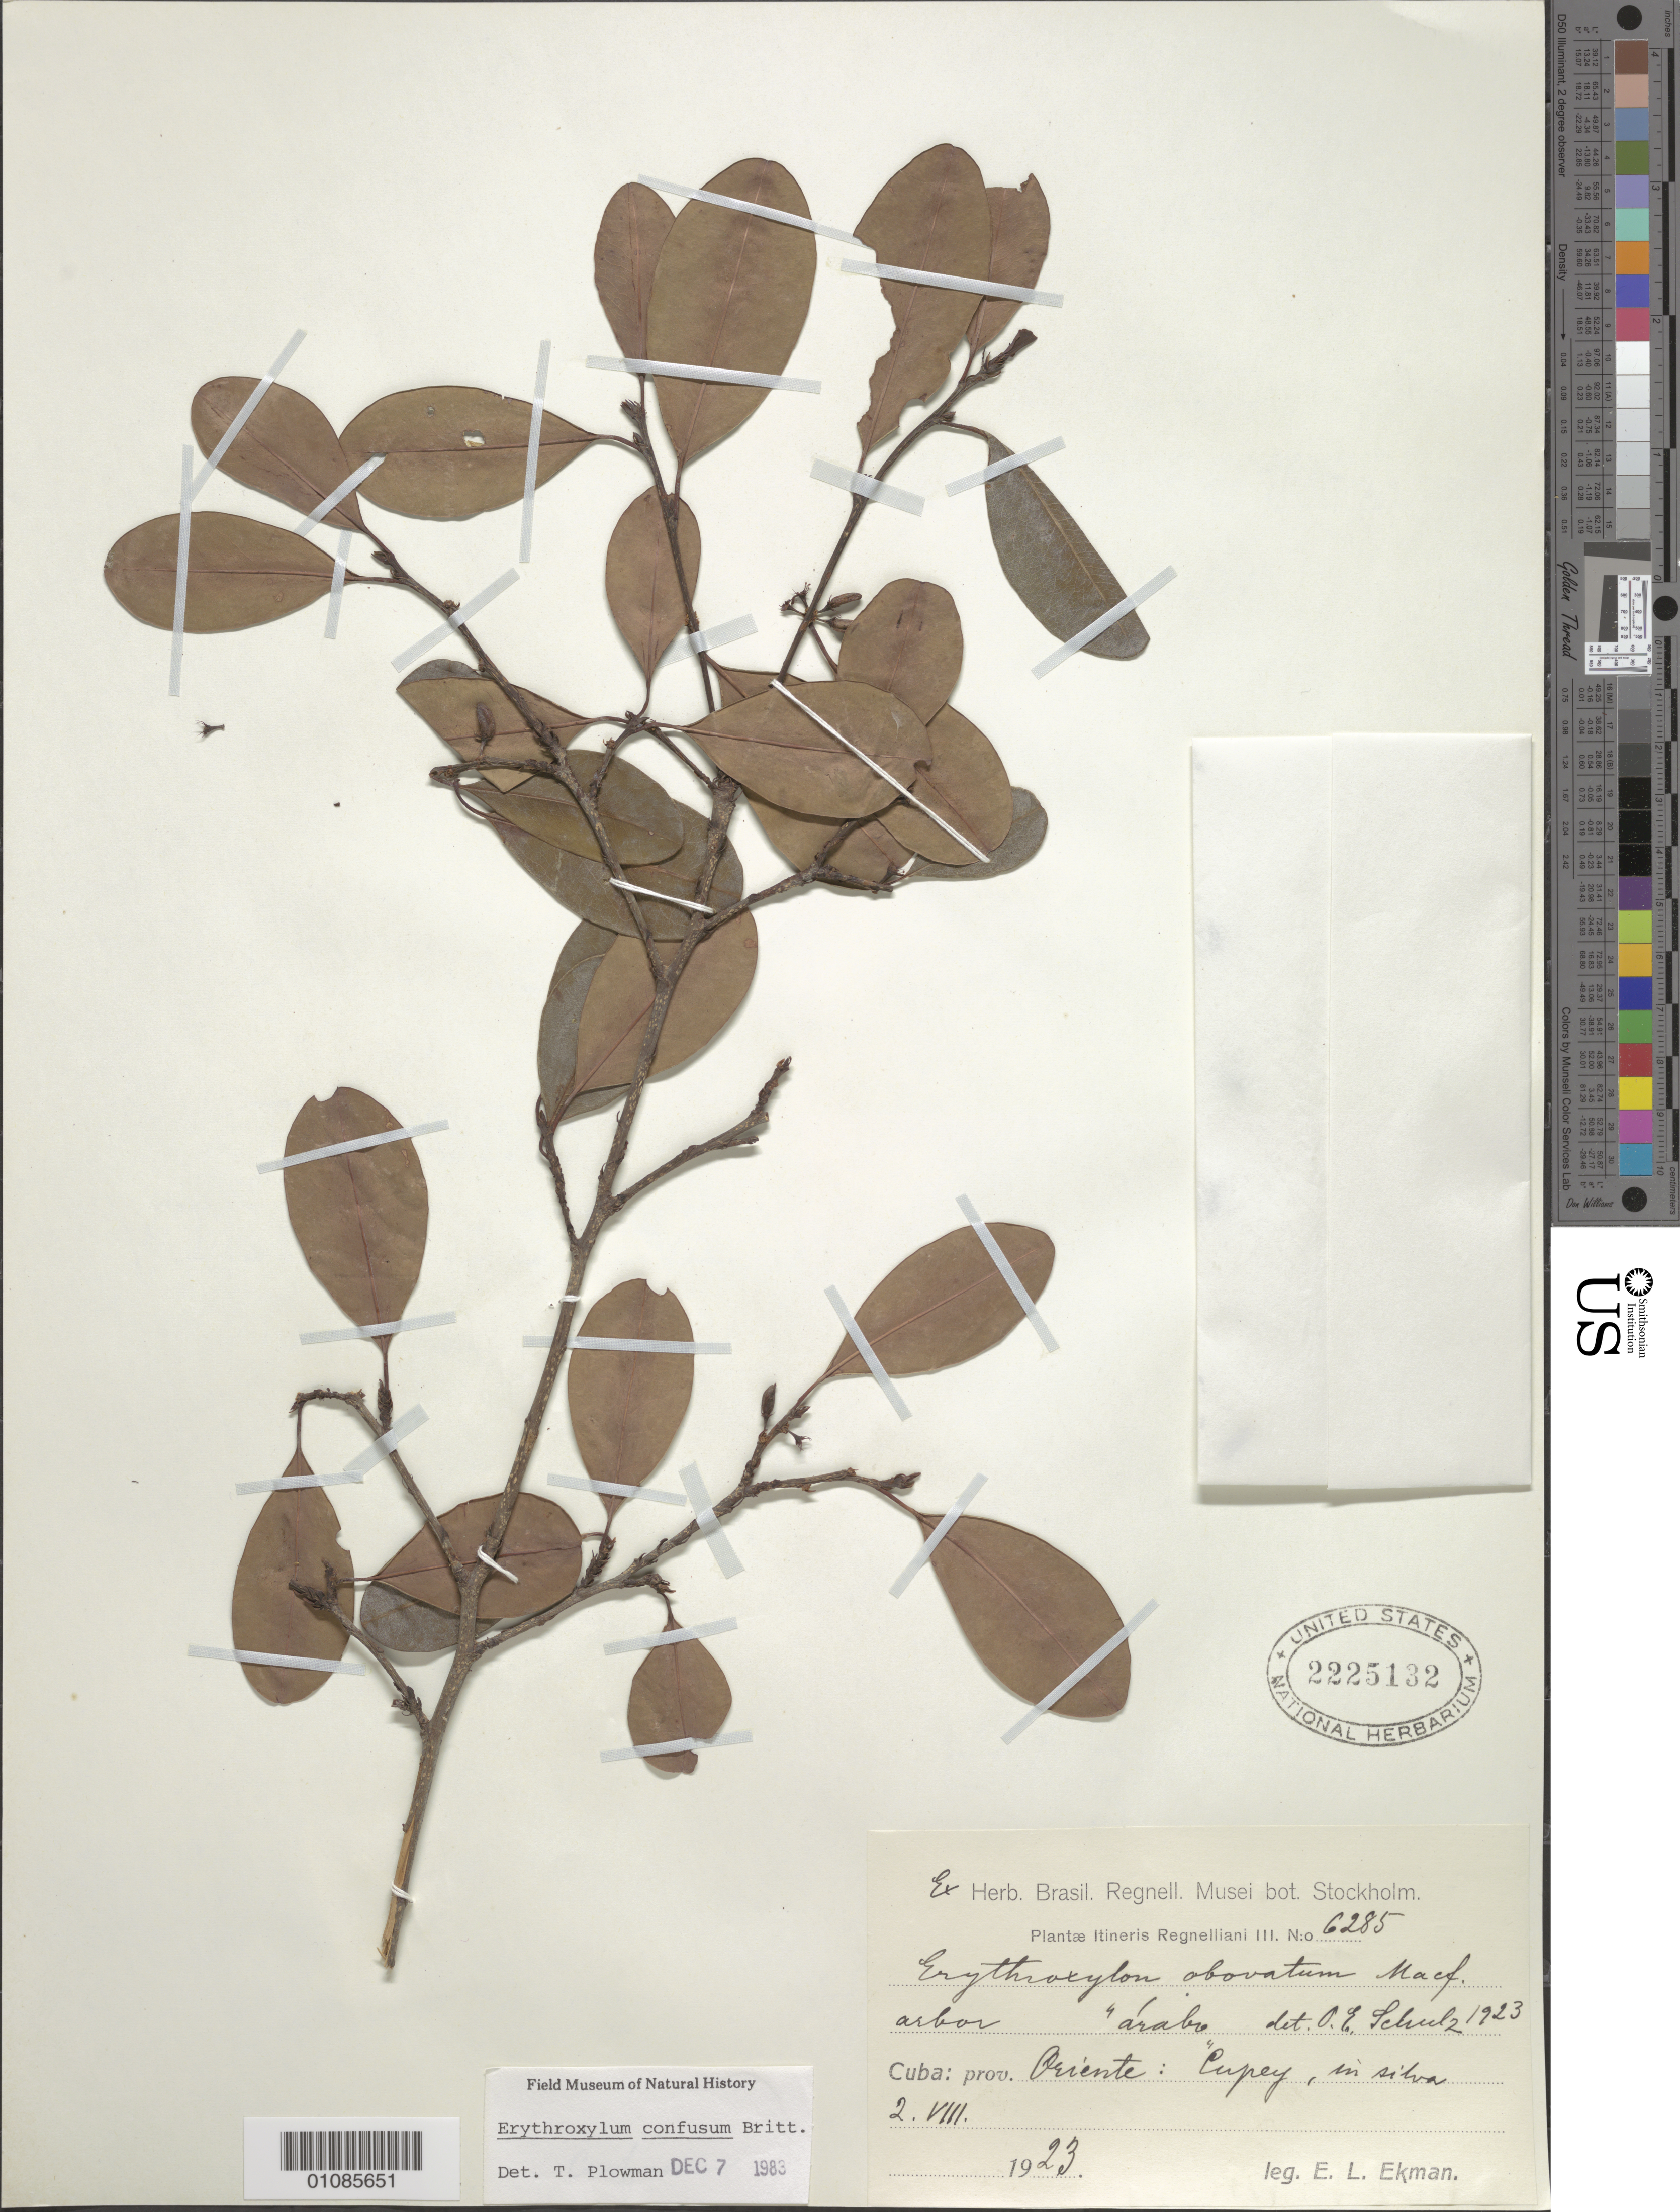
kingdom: Plantae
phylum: Tracheophyta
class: Magnoliopsida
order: Malpighiales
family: Erythroxylaceae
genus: Erythroxylum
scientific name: Erythroxylum confusum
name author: Britton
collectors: E. L. Ekman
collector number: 6285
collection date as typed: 02 Feb 1923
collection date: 1923-02-02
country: Cuba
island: Cuba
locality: Oriente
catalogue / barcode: US 2225132